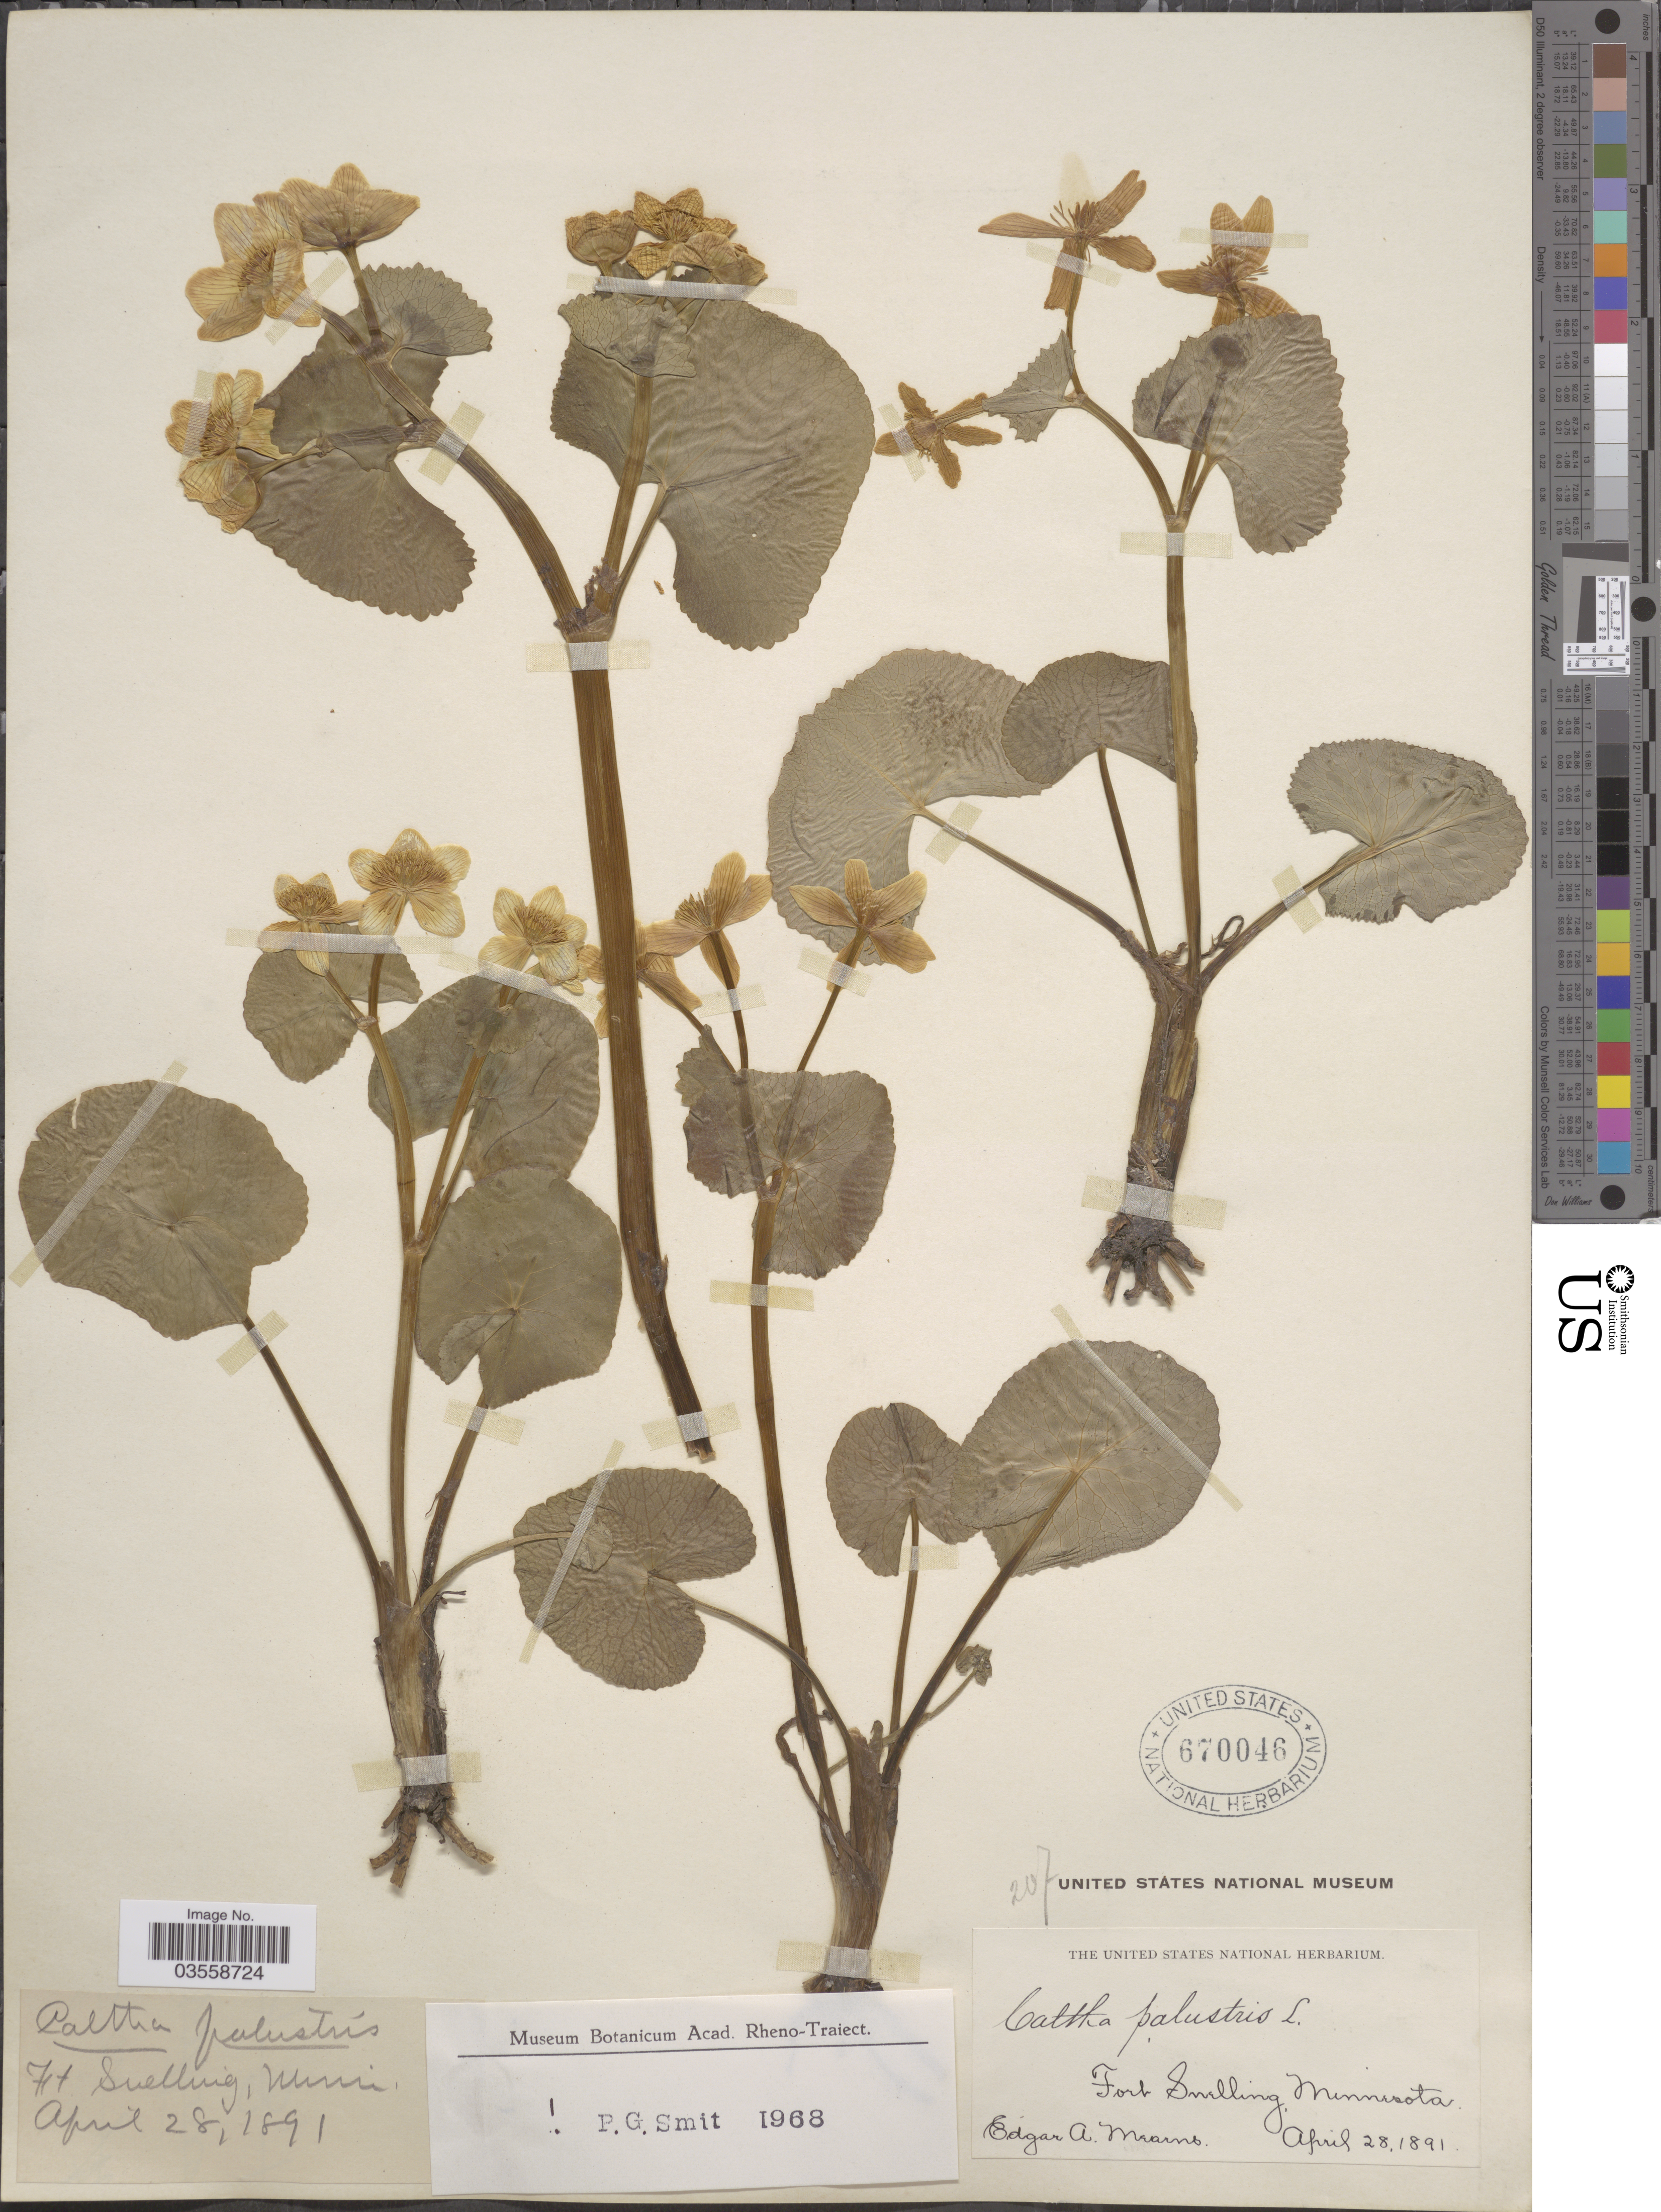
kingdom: Plantae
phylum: Tracheophyta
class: Magnoliopsida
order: Ranunculales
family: Ranunculaceae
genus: Caltha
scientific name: Caltha palustris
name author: L.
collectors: E. A. Mearns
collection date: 1891-04-28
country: United States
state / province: Minnesota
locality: Fort Snelling.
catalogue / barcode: US 670046